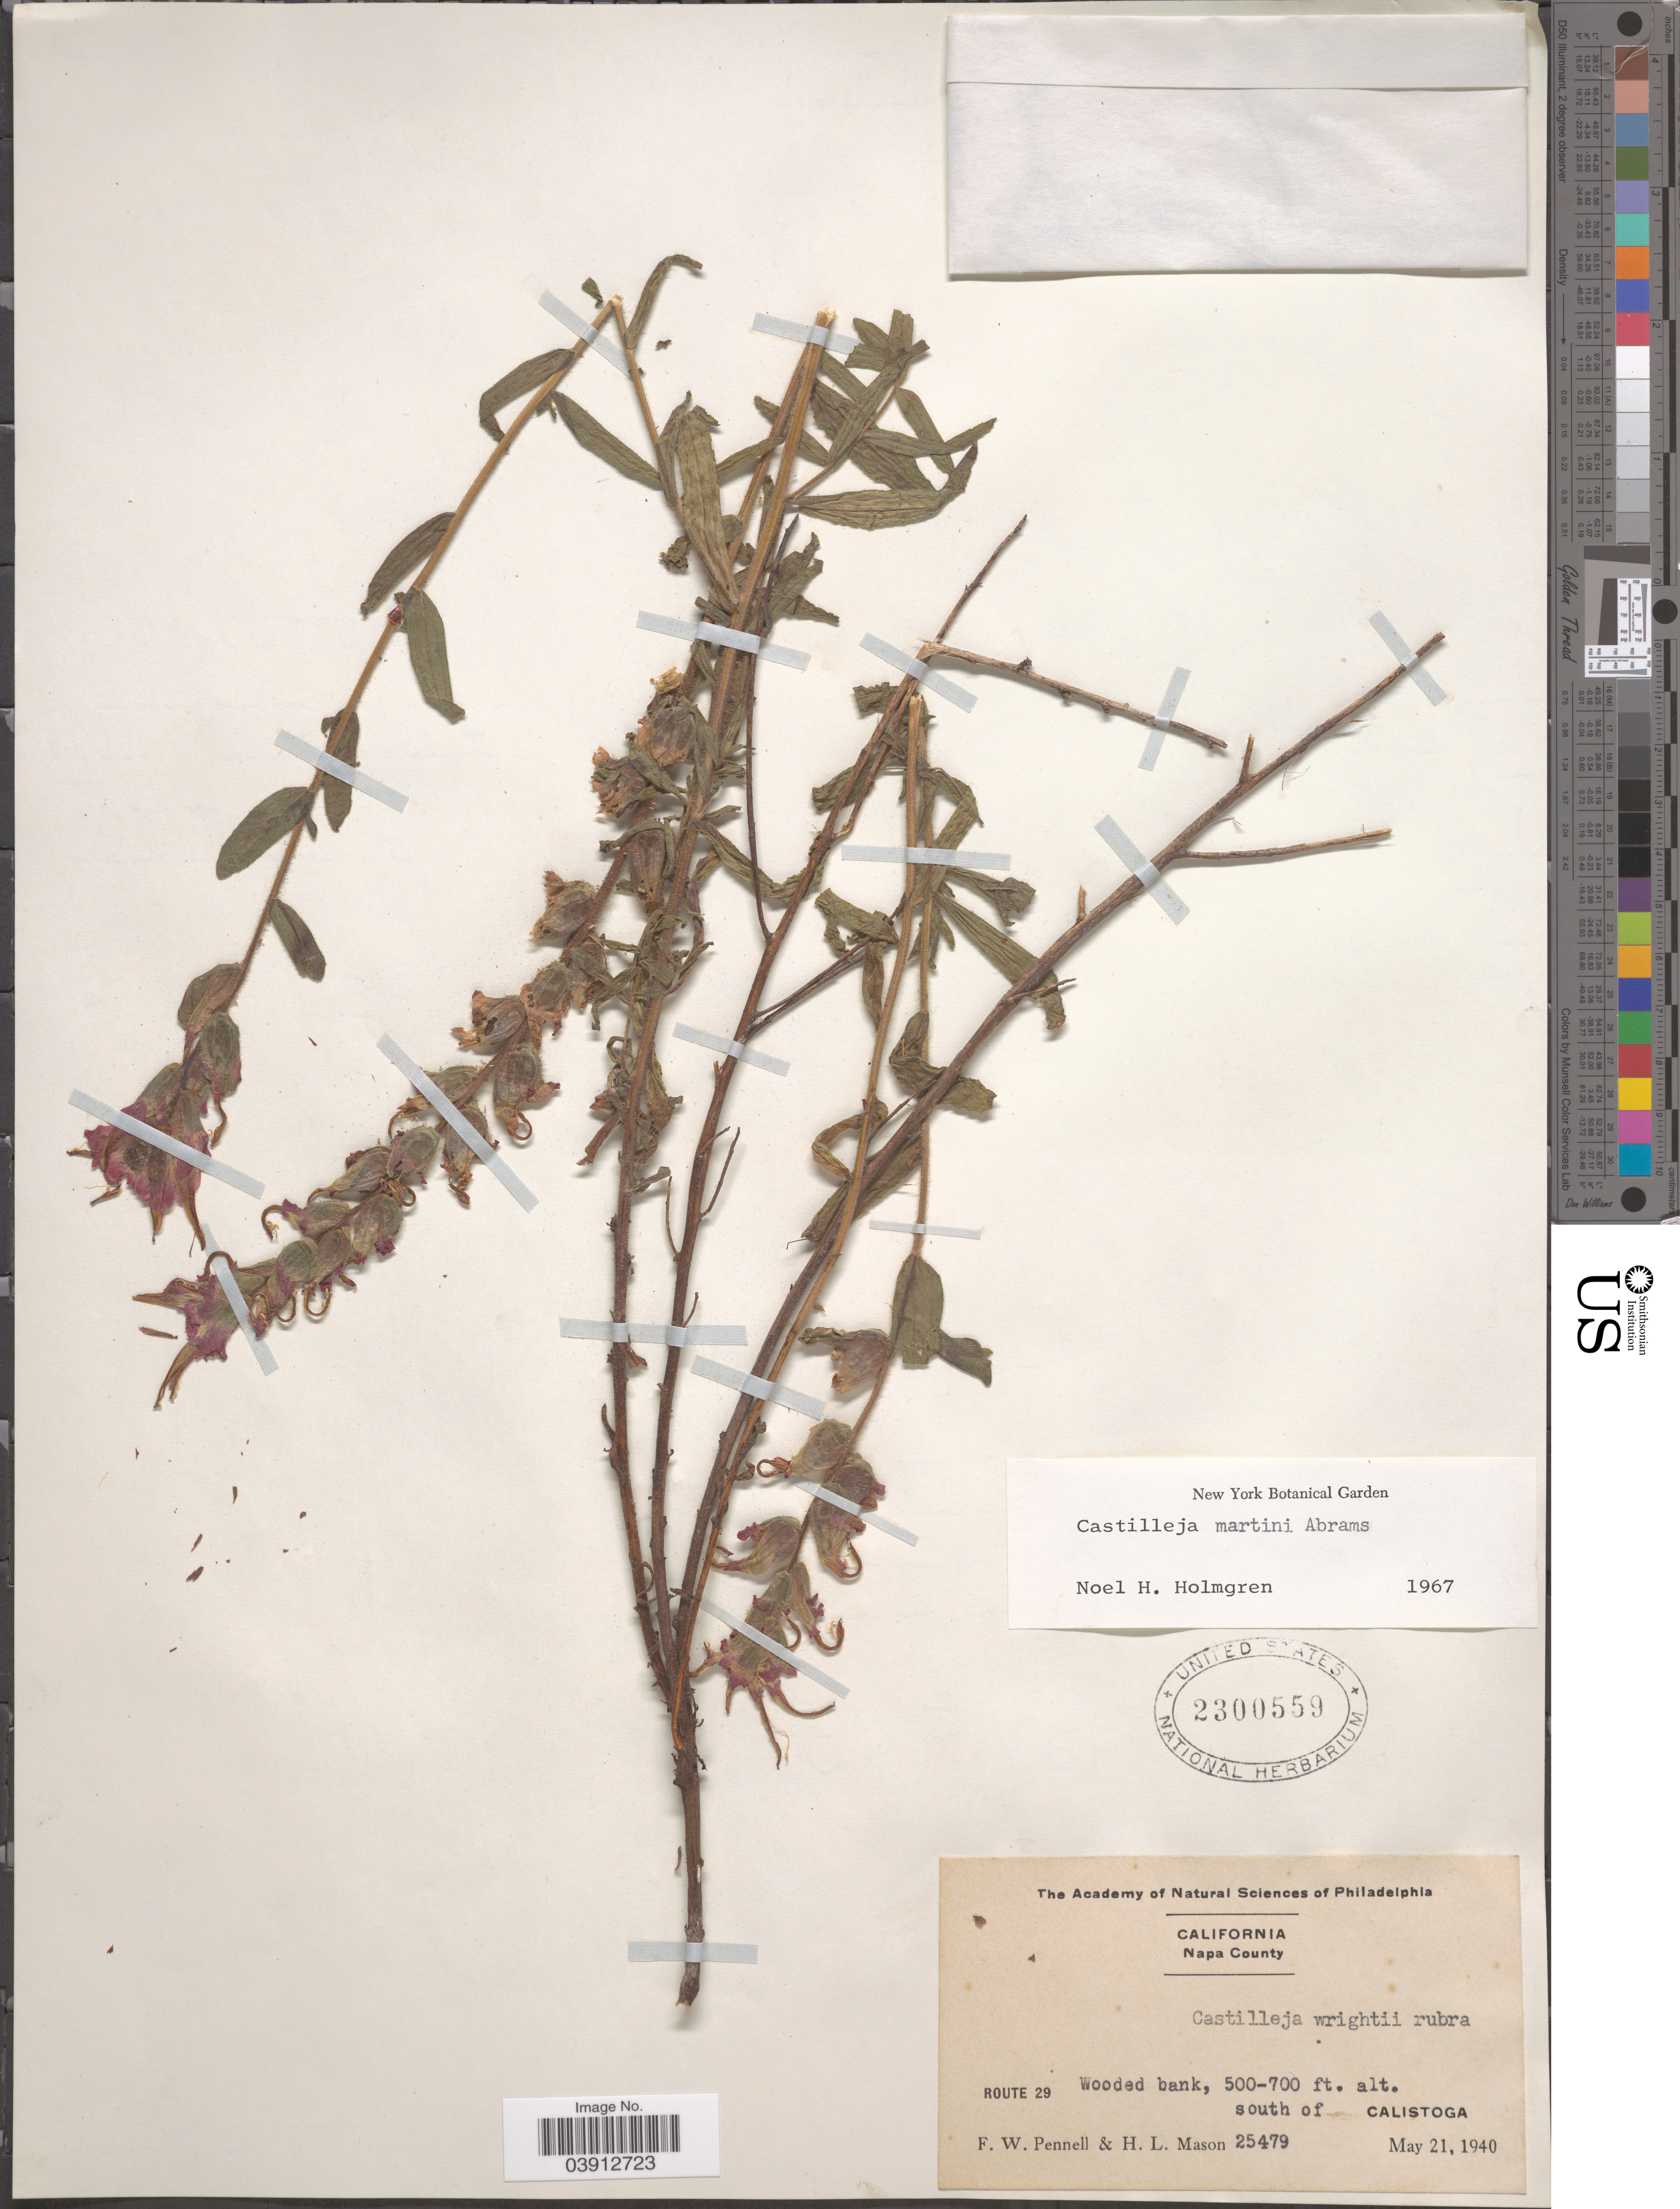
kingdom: Plantae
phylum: Tracheophyta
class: Magnoliopsida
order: Lamiales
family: Orobanchaceae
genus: Castilleja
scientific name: Castilleja martinii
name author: Abrams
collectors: F. W. Pennell & H. L. Mason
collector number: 25479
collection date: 1940-05-21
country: United States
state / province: California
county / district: Napa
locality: Napa County. Route 29. South of Calistoga.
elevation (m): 152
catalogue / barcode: US 2300559